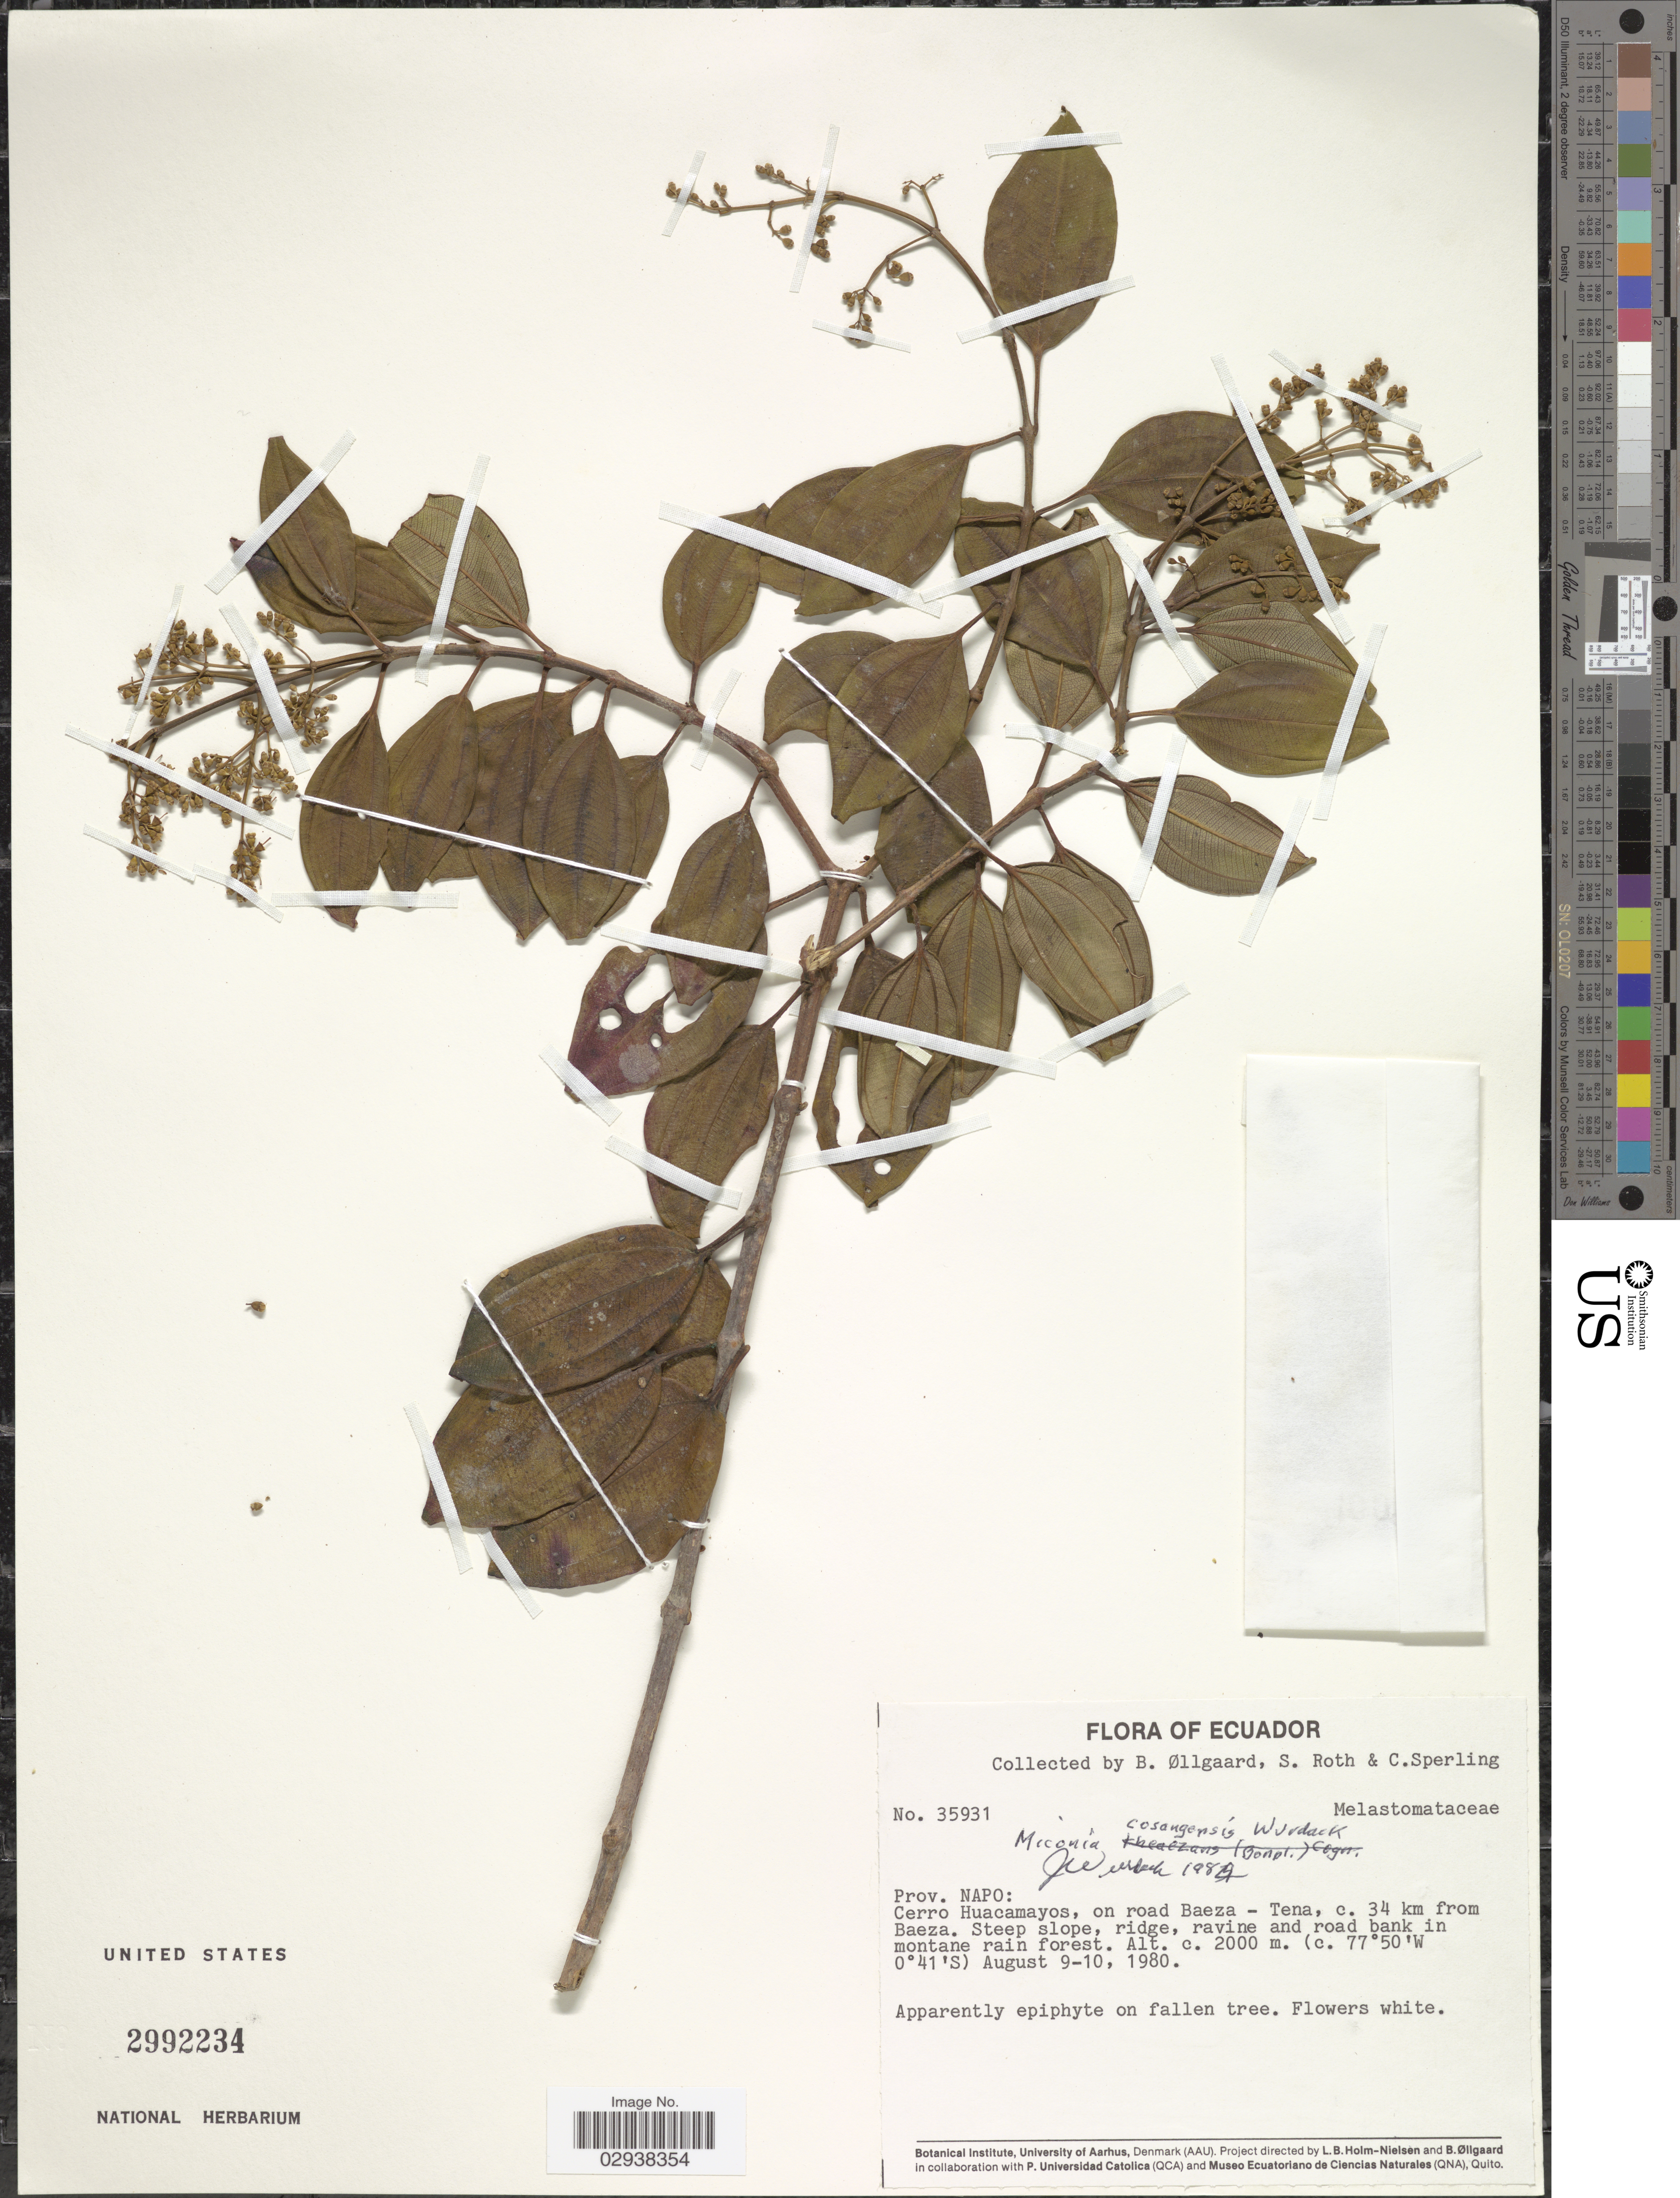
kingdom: Plantae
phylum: Tracheophyta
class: Magnoliopsida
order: Myrtales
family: Melastomataceae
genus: Miconia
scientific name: Miconia cosangensis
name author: Wurdack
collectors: B. Øllgaard, S. Roth & C. Sperling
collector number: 35931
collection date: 1980-08-09/1980-08-10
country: Ecuador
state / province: Napo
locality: Cerro Huacamayos, on road Baeza -Tena, c. 34 km from Baeza.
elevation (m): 2000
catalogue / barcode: US 2992234